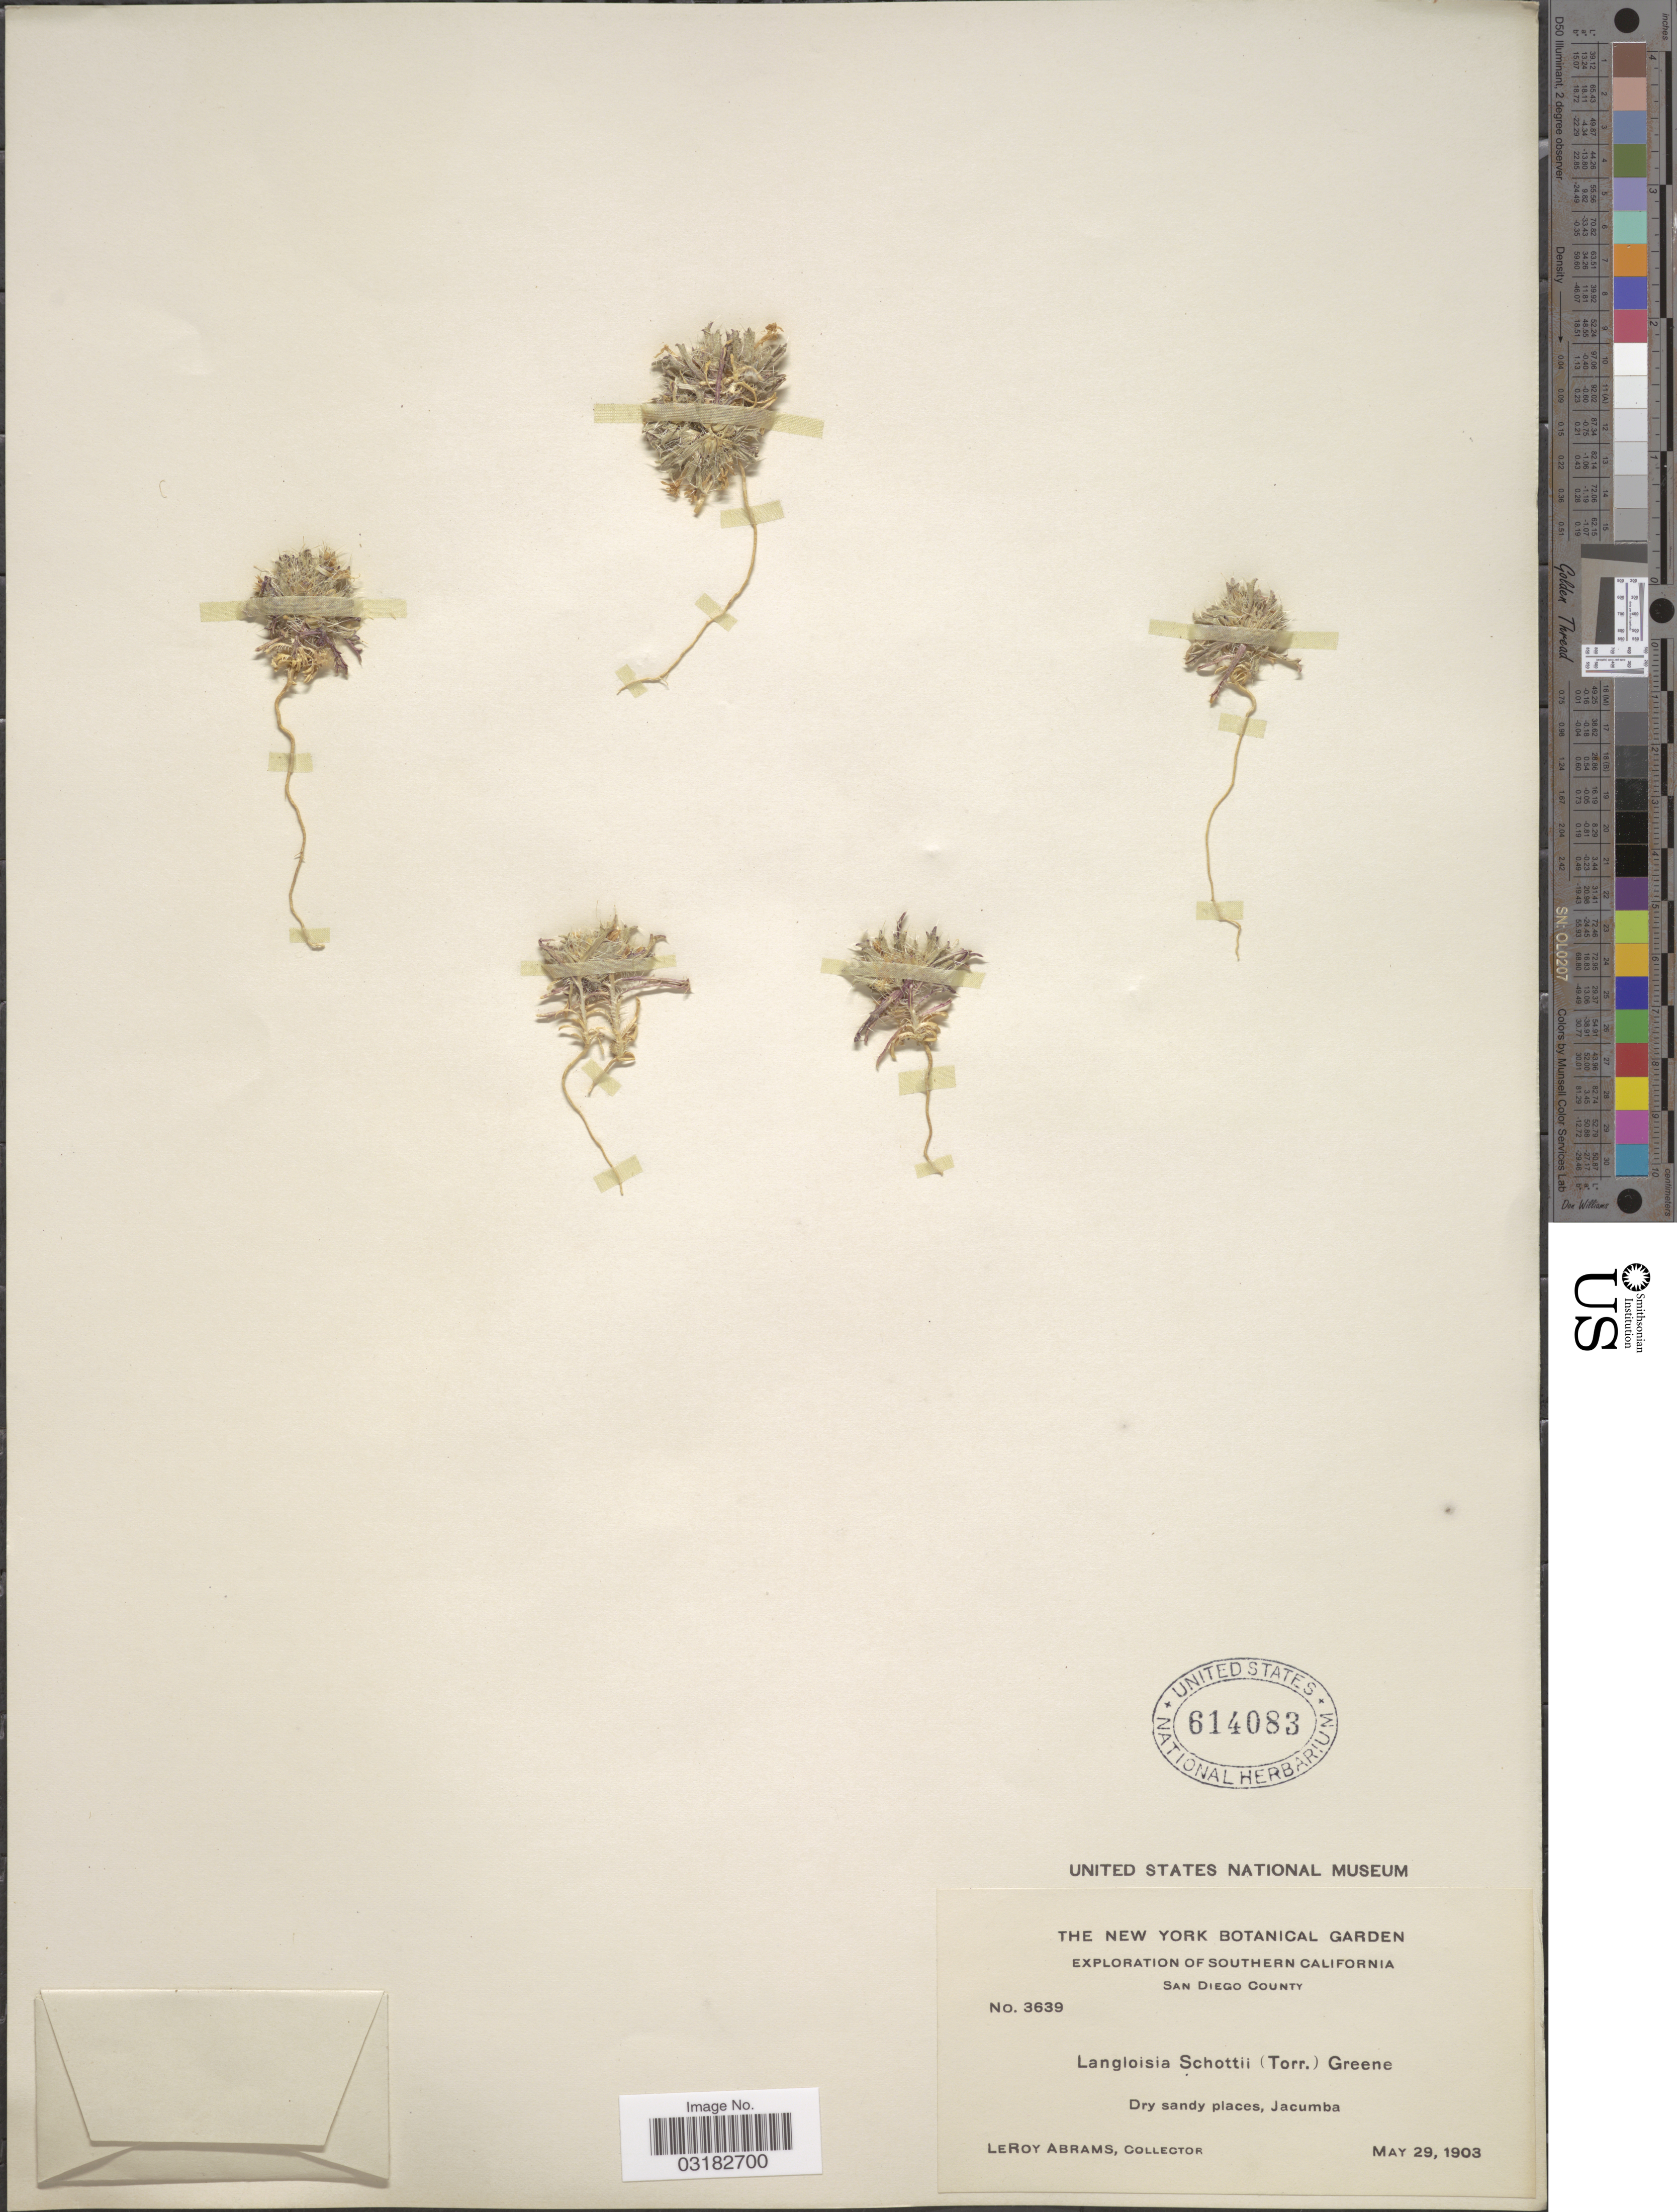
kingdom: Plantae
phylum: Tracheophyta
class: Magnoliopsida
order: Ericales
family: Polemoniaceae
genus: Loeseliastrum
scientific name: Loeseliastrum schottii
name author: (Torr.) Timbrook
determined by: Strong, Mark T., (BOT), Smithsonian Institution - National Museum of Natural History (UNITED STATES)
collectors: L. Abrams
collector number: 3639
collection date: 1903-05-29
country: United States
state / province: California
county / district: San Diego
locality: Southern California. San Diego County. Dry sandy places, Jacumba.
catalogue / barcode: US 614083